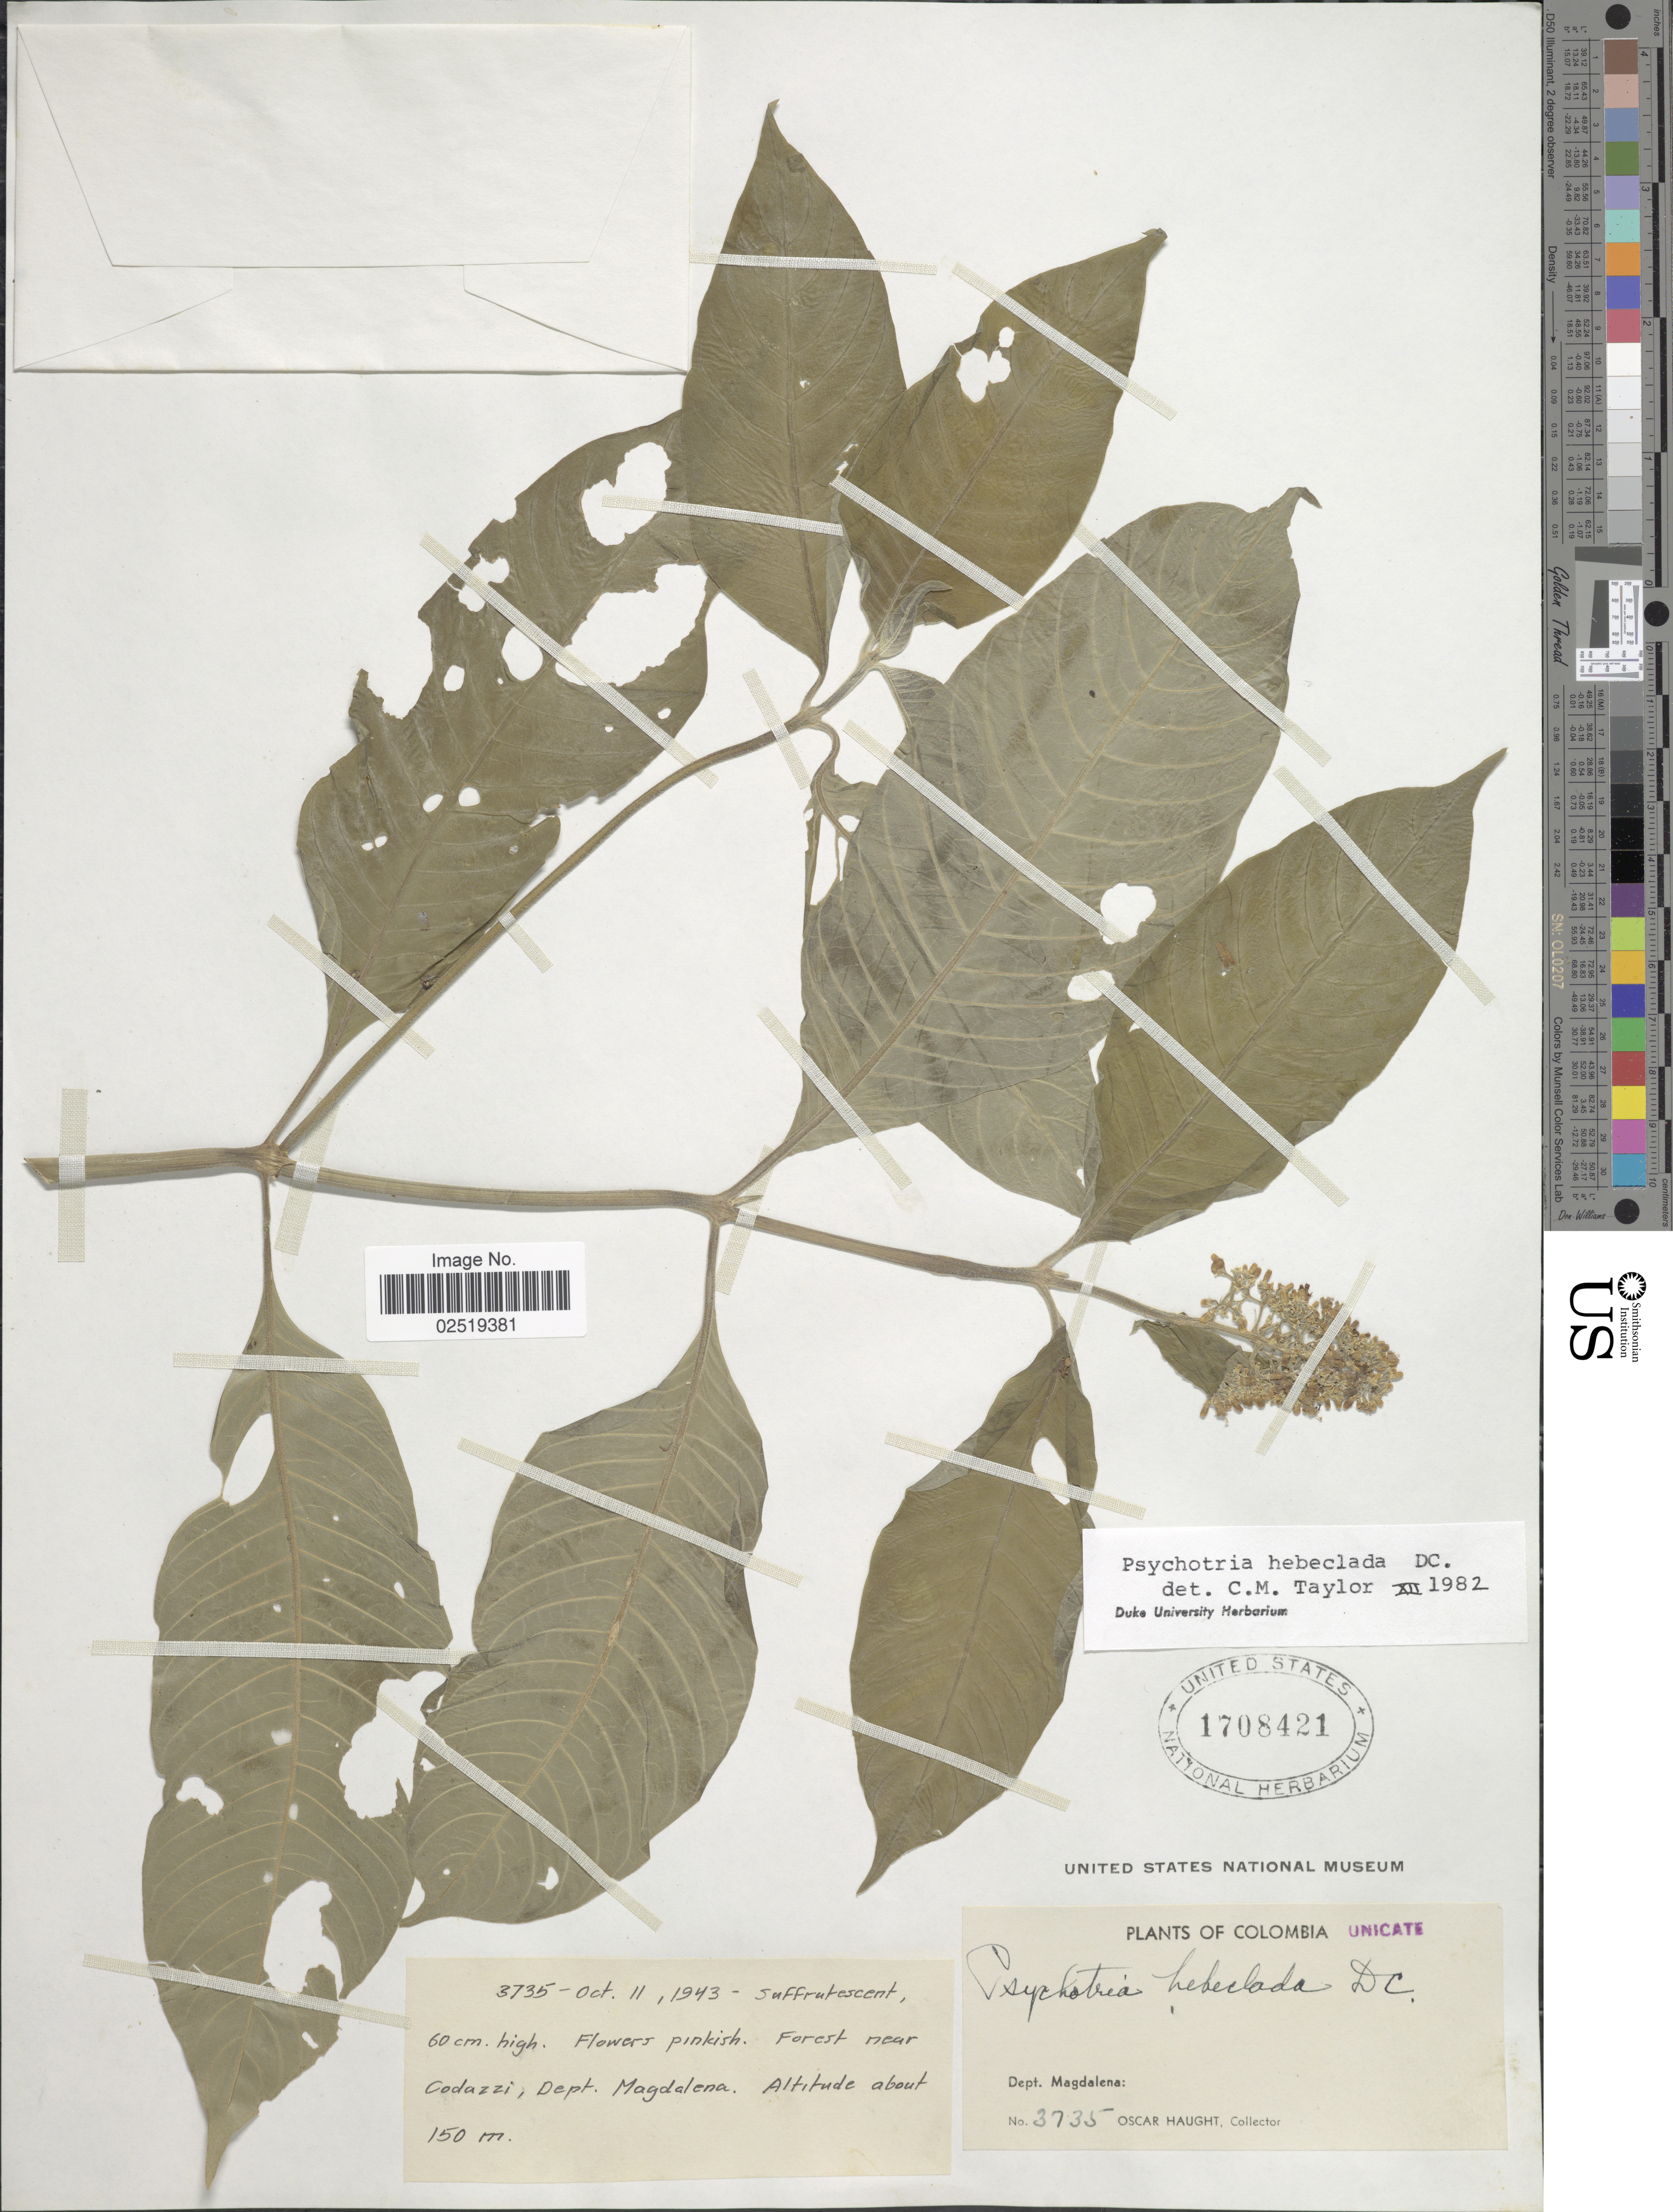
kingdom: Plantae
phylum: Tracheophyta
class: Magnoliopsida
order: Gentianales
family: Rubiaceae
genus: Psychotria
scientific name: Psychotria hebeclada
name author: DC.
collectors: O. L. Haught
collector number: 3735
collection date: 1943-10-11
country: Colombia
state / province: Magdalena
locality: Forest near Codazzi, Dept. Magdalena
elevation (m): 150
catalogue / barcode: US 1708421